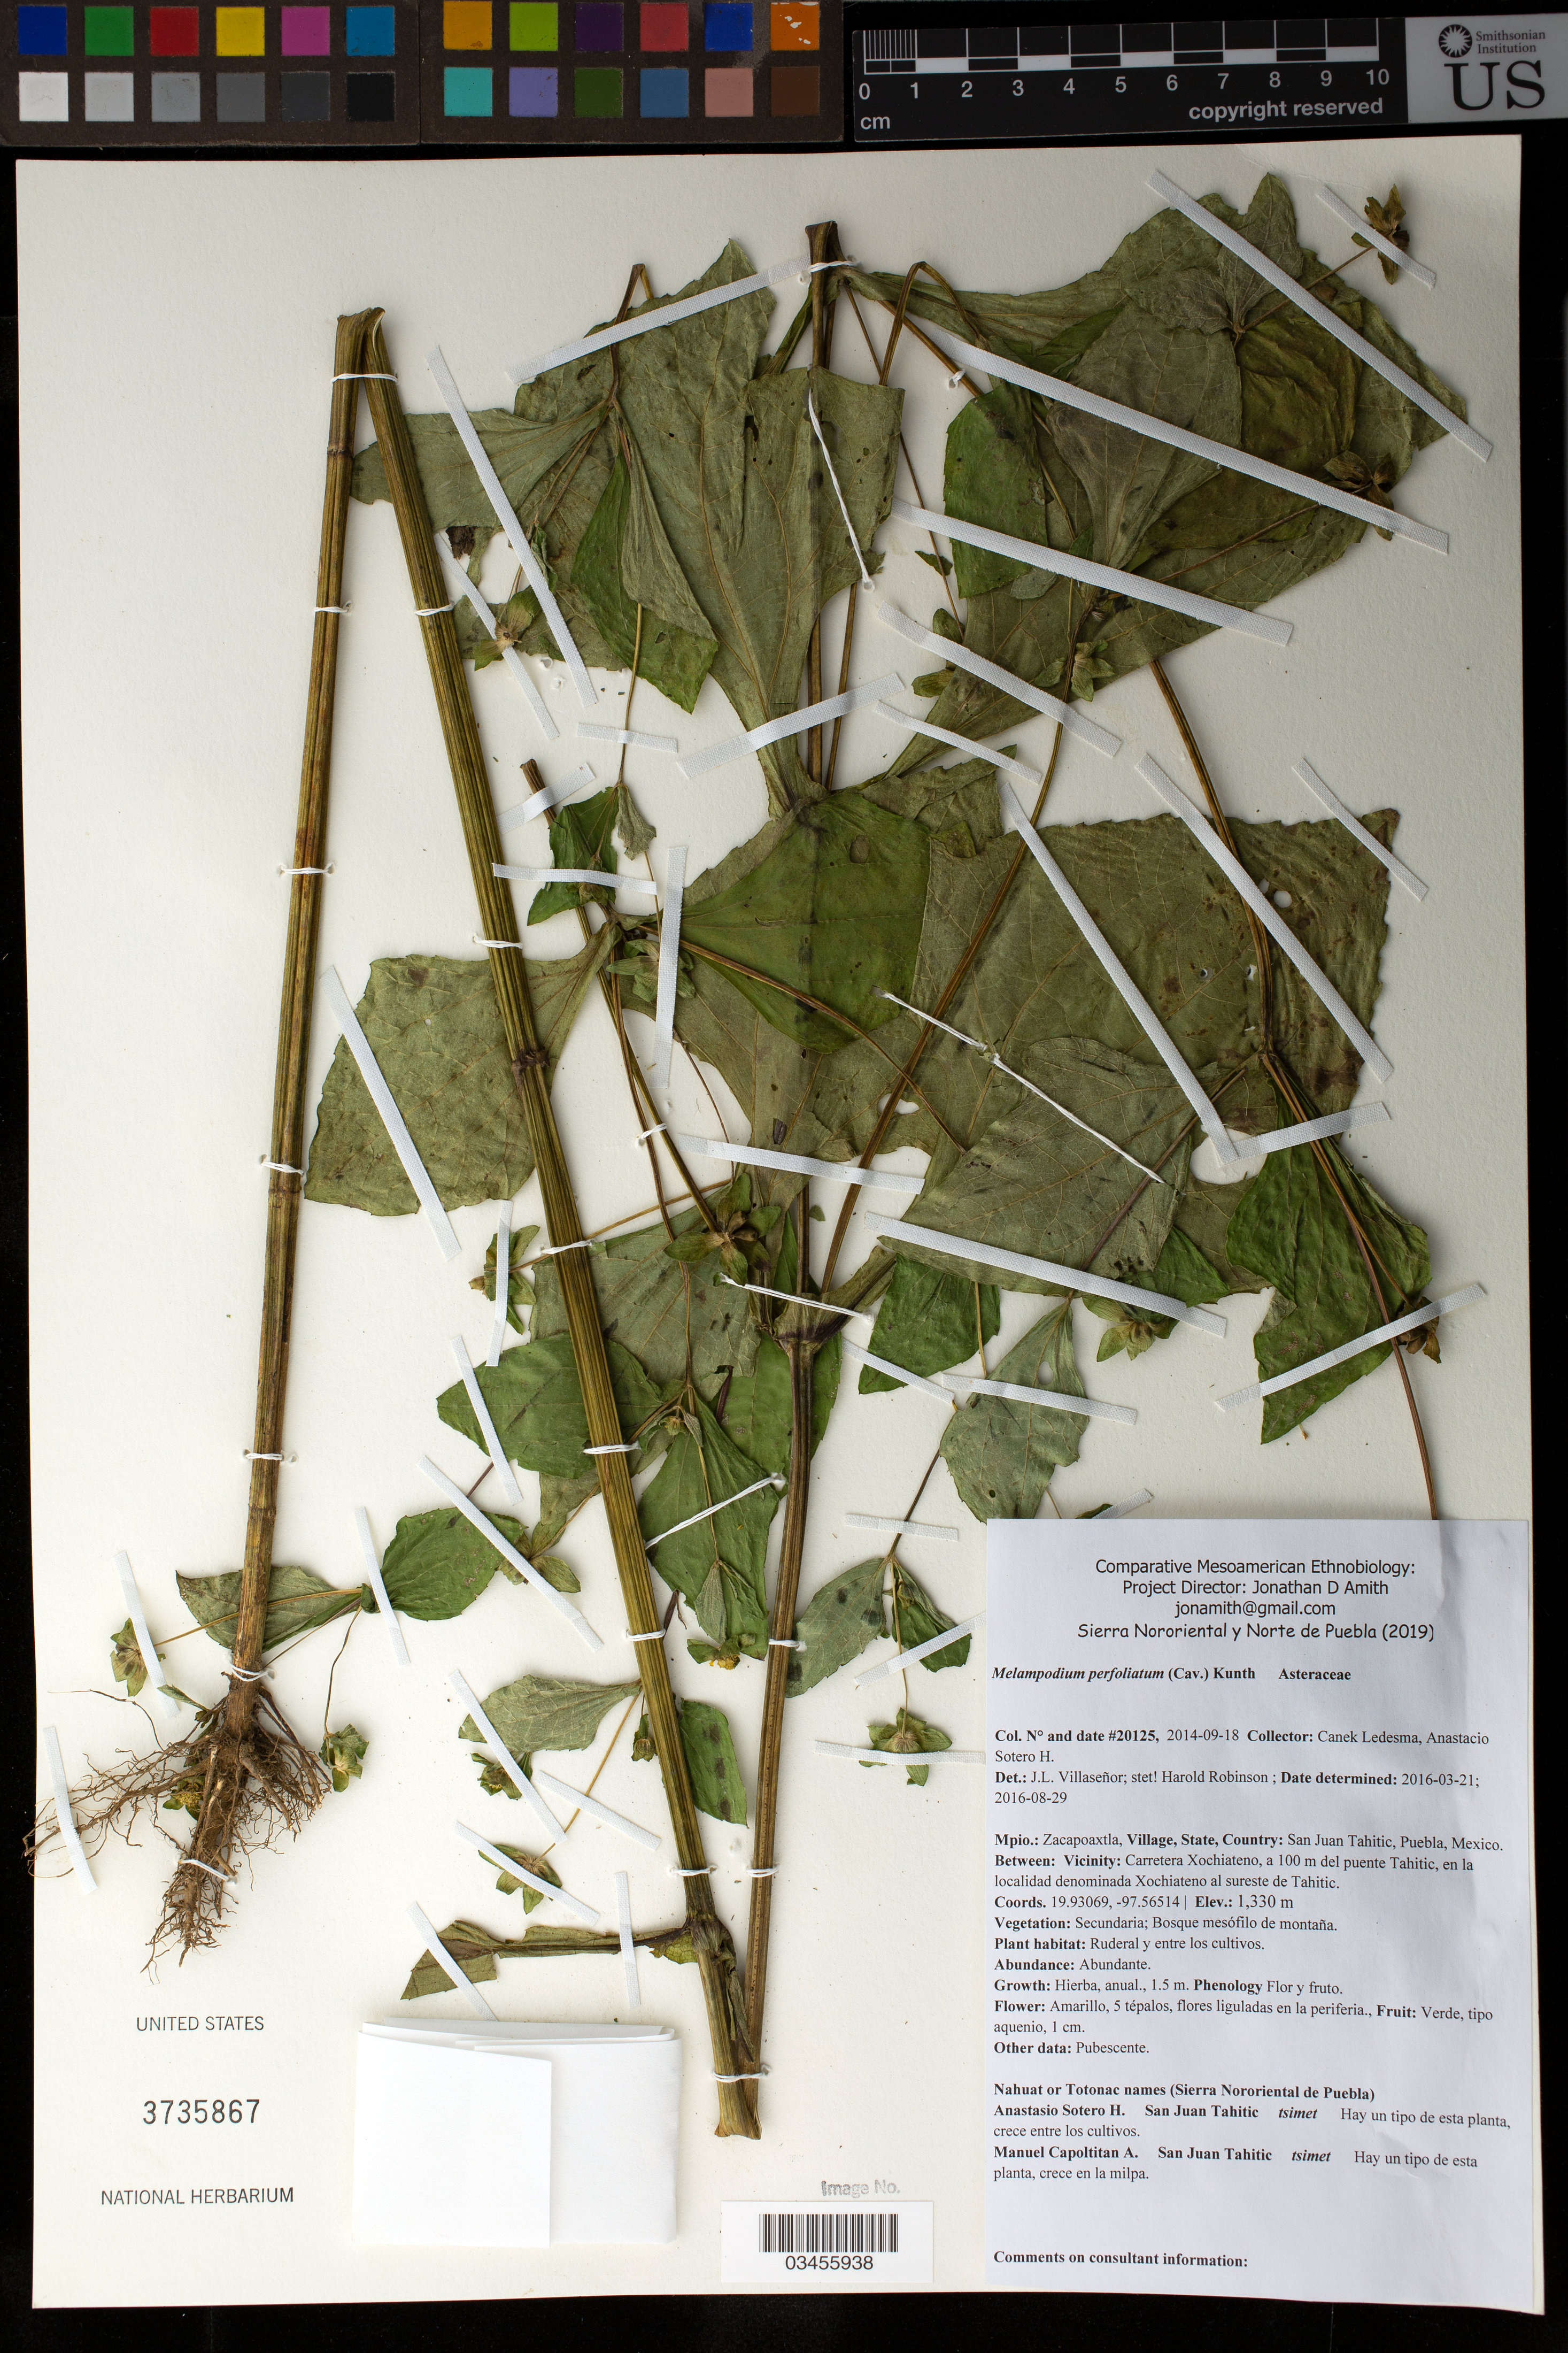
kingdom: Plantae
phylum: Tracheophyta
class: Magnoliopsida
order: Asterales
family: Asteraceae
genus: Melampodium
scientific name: Melampodium perfoliatum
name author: (Cav.) Kunth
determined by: Robinson, Harold E., (US)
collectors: Canek Ledesma C.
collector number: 20125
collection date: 2014-09-18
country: México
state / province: Puebla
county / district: Zacapoaxtla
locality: PUEBLO: San Juan Tahitic; LOCALIDAD EXACTA: Carretera Xochiateno, a 100 m del puente Tahitic, en la localidad denominada Xochiateno al sureste de Tahitic.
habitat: Bosque mesófilo de montaña; ruderal y entre los cultivos.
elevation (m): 1330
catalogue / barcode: US 3735867